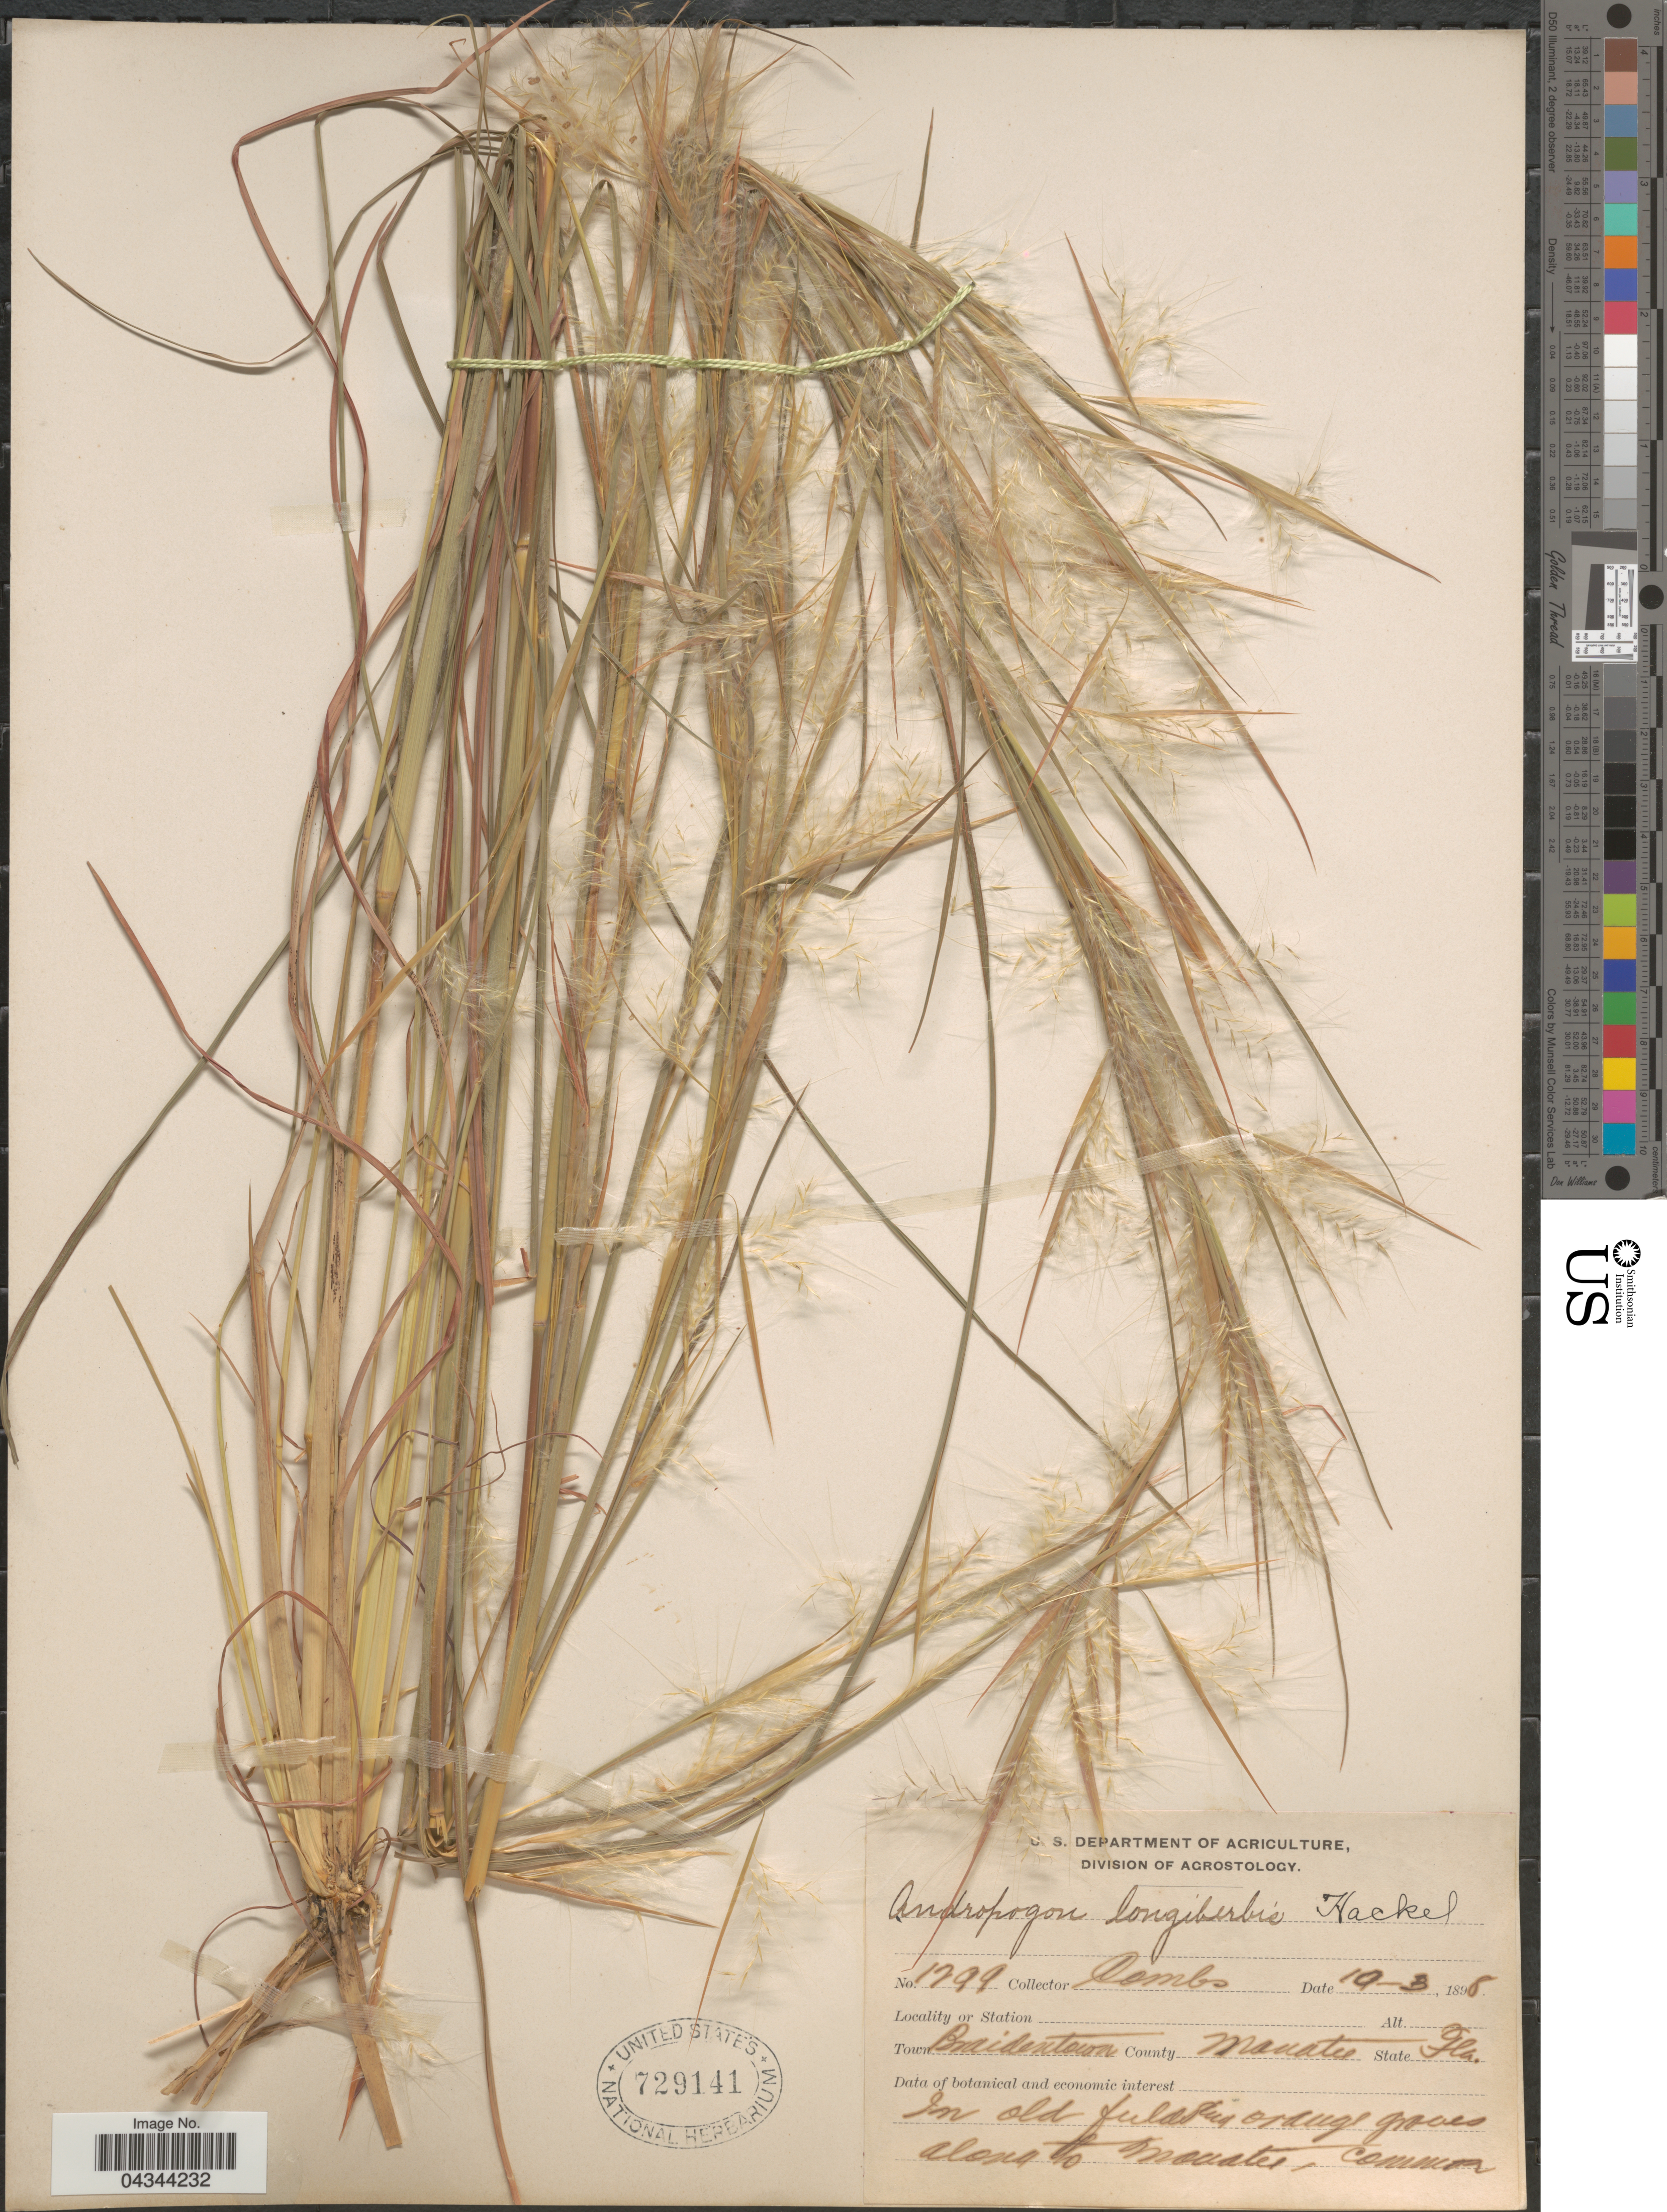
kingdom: Plantae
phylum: Tracheophyta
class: Liliopsida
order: Poales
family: Poaceae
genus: Andropogon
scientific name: Andropogon virginicus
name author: L.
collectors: -. Combs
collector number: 1299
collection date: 1898-10-03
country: United States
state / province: Florida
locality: Town Braidentown. County Manatee.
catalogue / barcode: US 729141